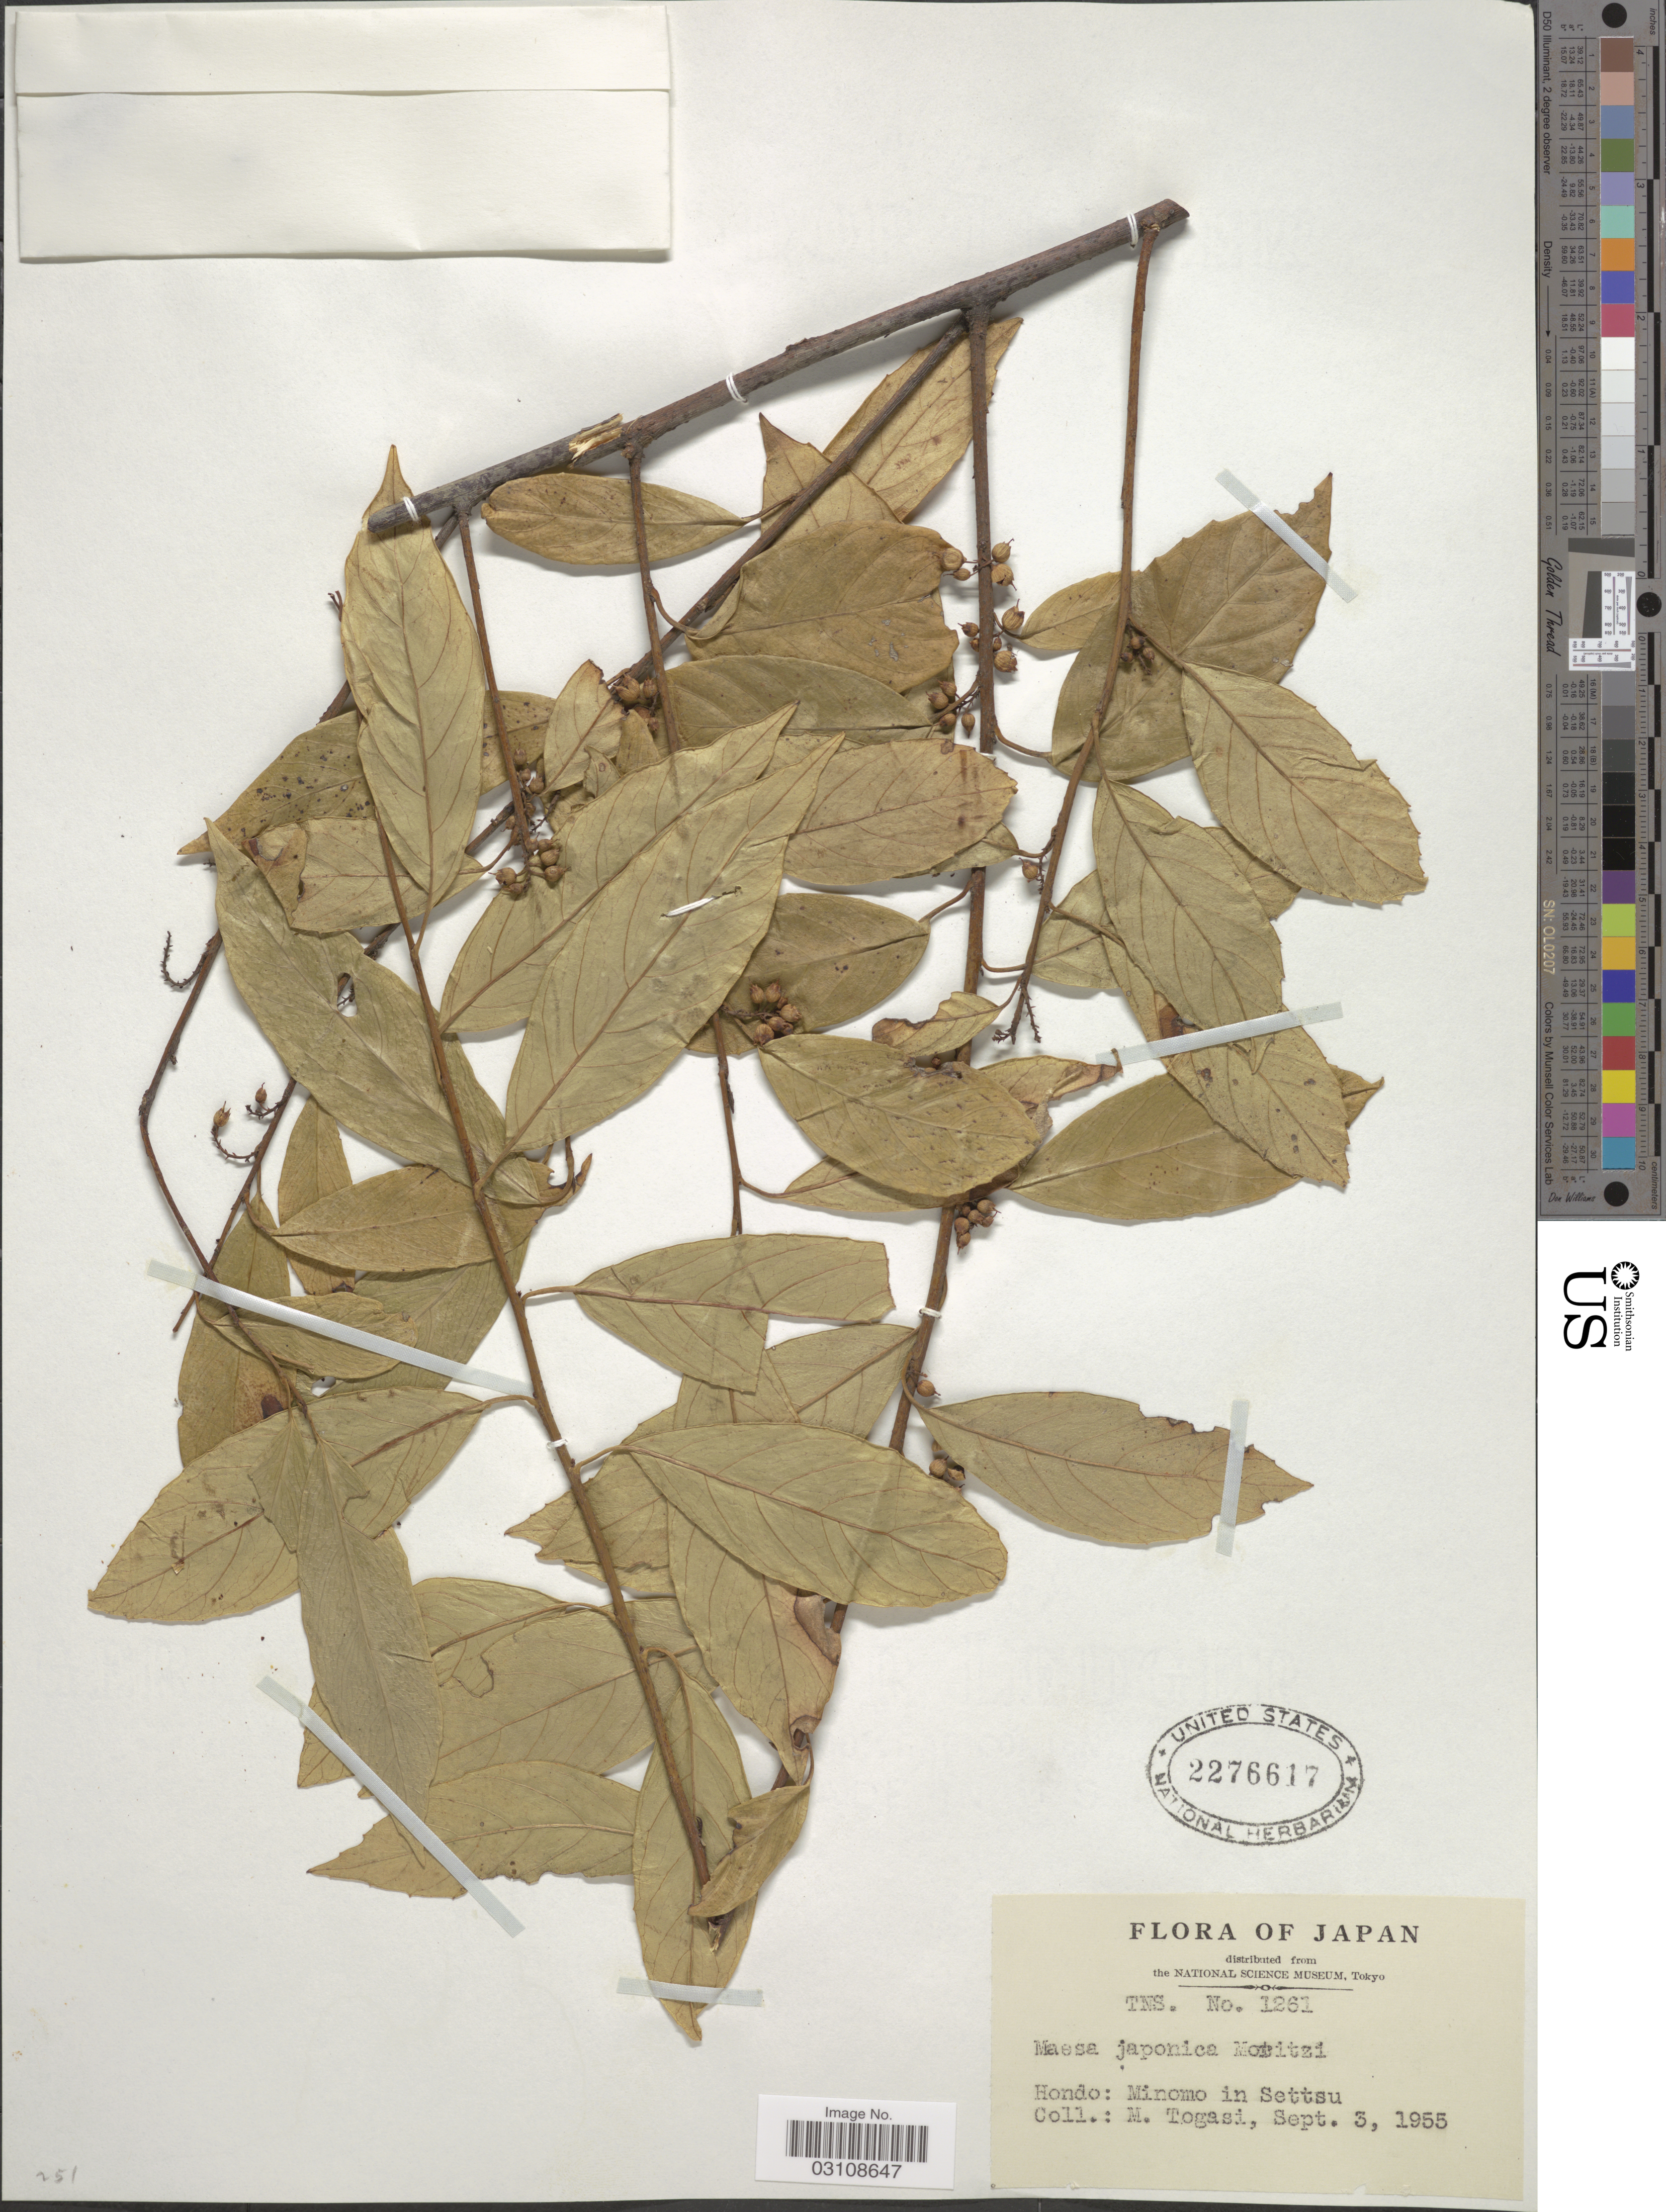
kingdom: Plantae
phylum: Tracheophyta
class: Magnoliopsida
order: Ericales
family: Primulaceae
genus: Maesa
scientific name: Maesa japonica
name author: Merr.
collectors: M. Togasi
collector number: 1261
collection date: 1955-09-03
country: Japan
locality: Hondo: Minomo in Settsu.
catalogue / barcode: US 2276617